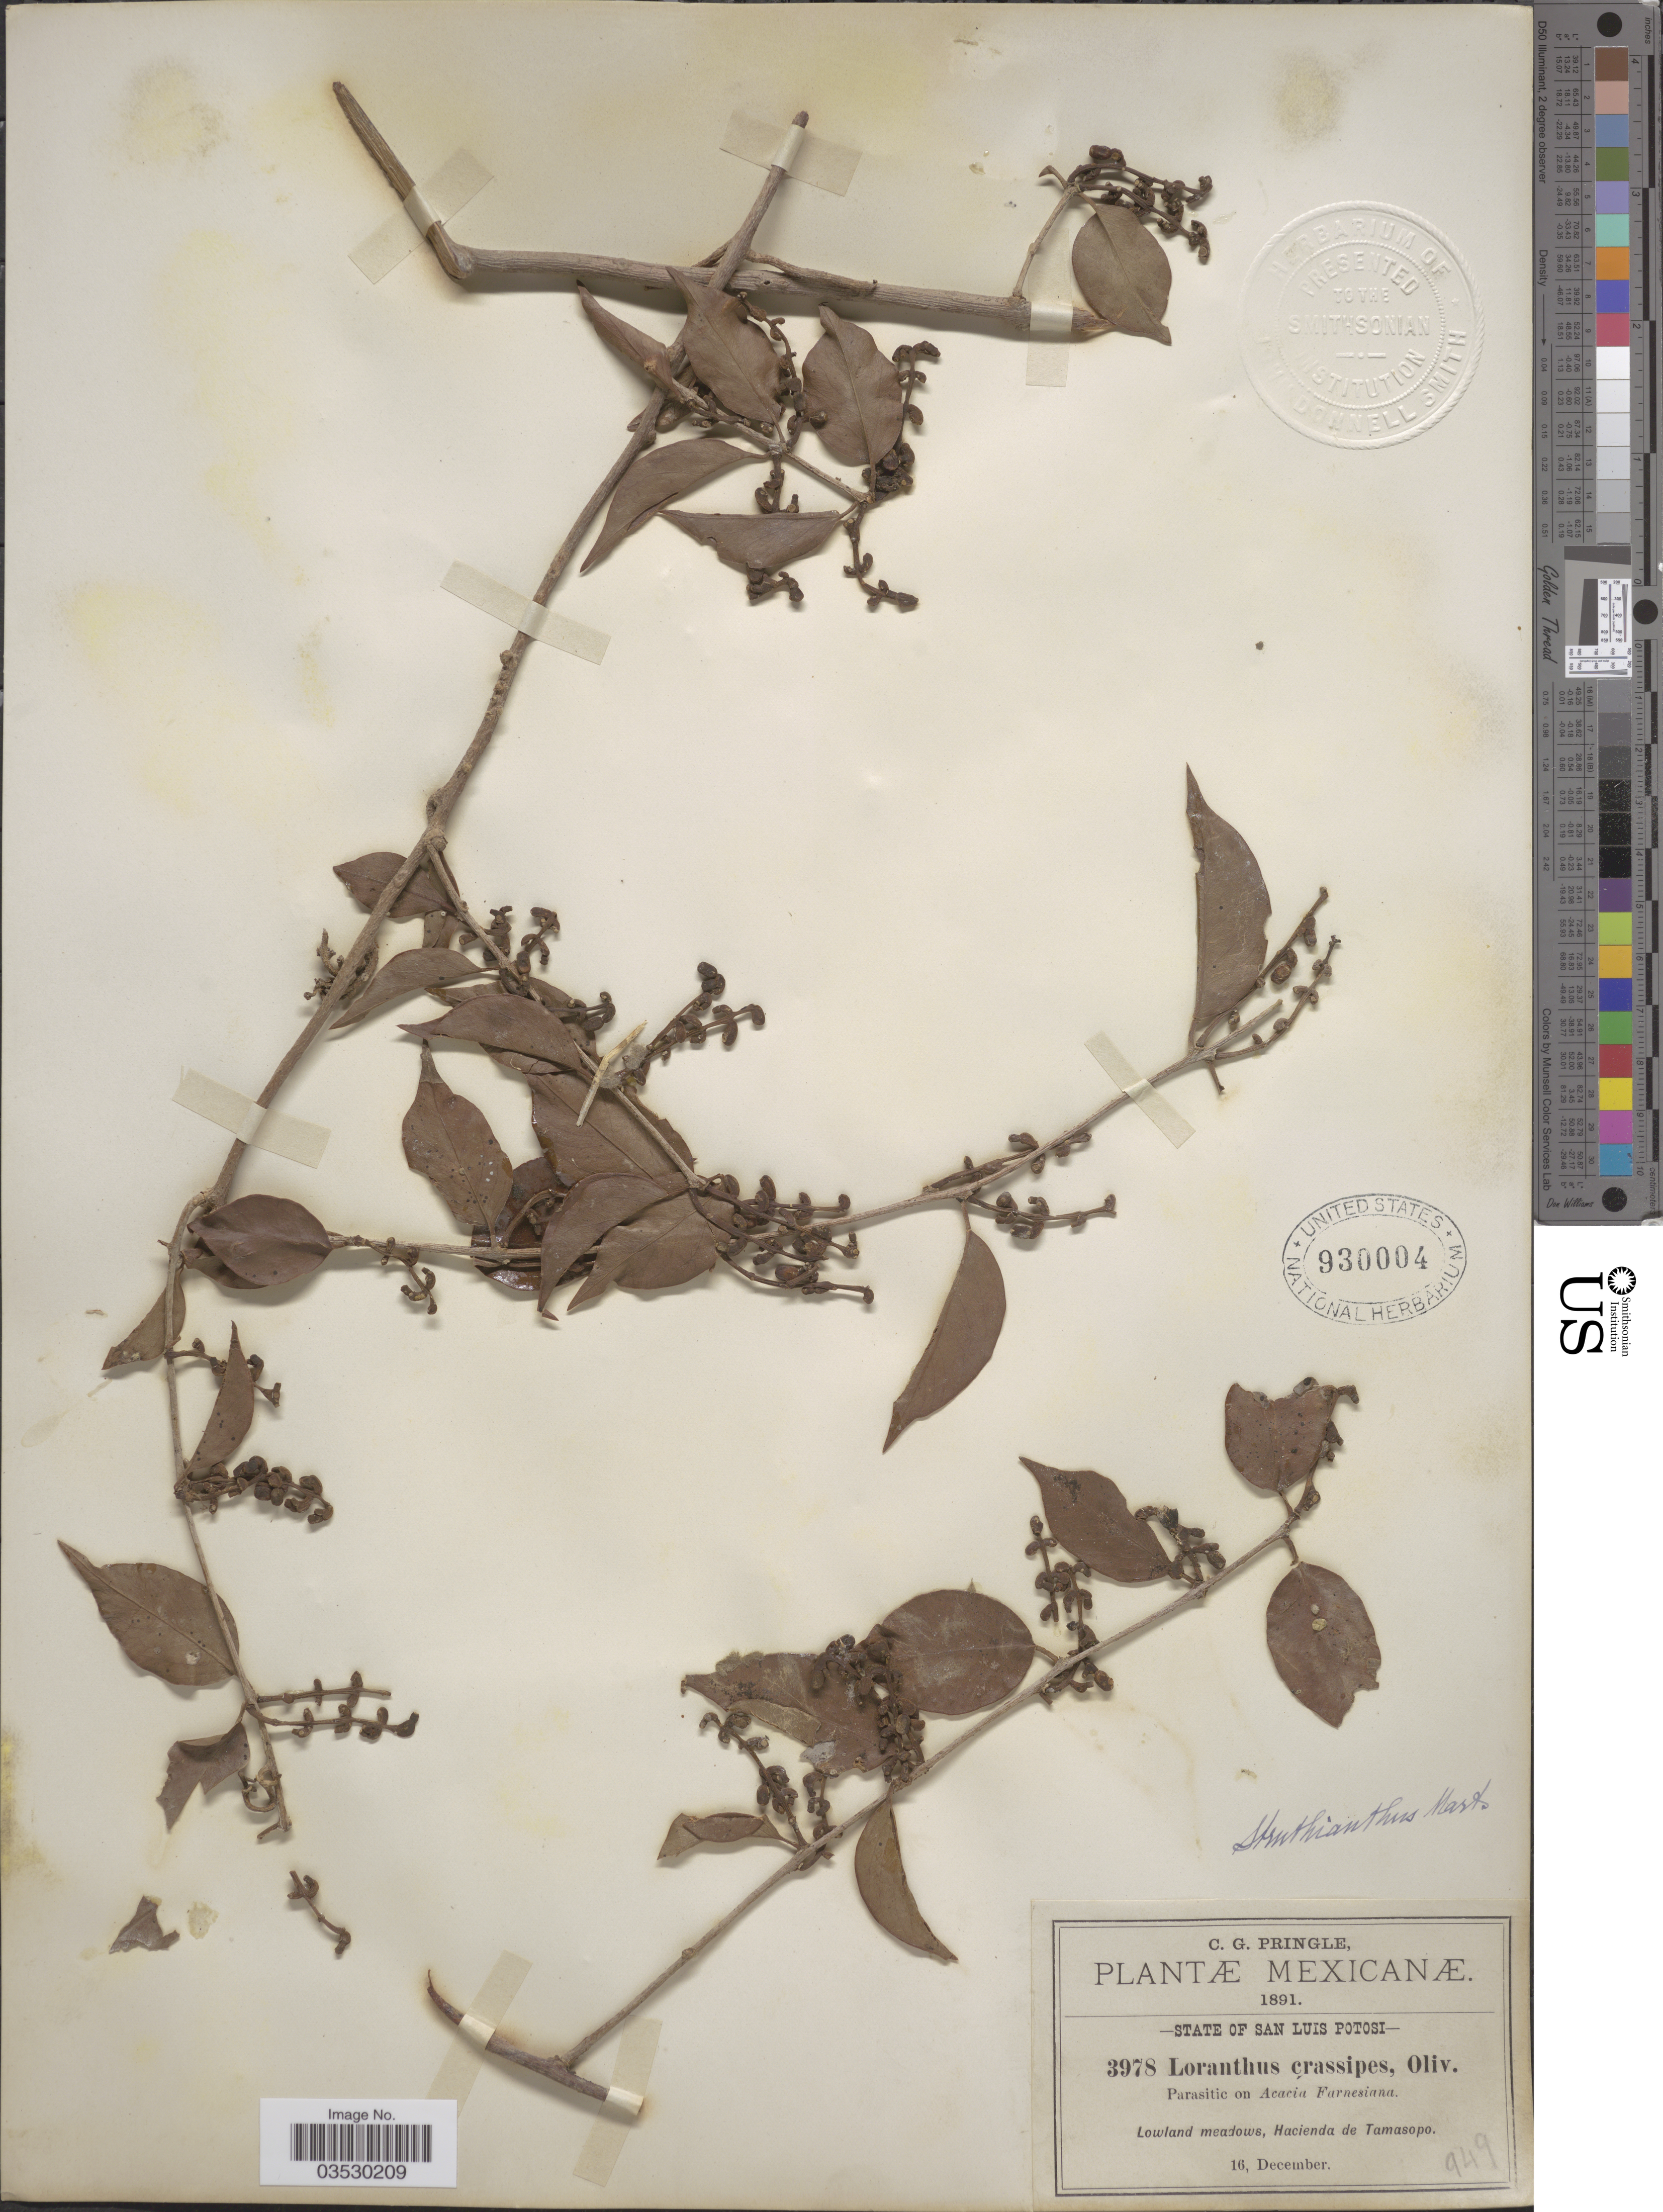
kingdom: Plantae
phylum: Tracheophyta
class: Magnoliopsida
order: Santalales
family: Loranthaceae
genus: Struthanthus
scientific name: Struthanthus quercicola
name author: (Kuijt) Cham. & Schltr.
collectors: C. G. Pringle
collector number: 3978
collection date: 1891-12-16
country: Mexico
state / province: San Luis Potosí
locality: Hacienda de Tamasopo.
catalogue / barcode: US 930004